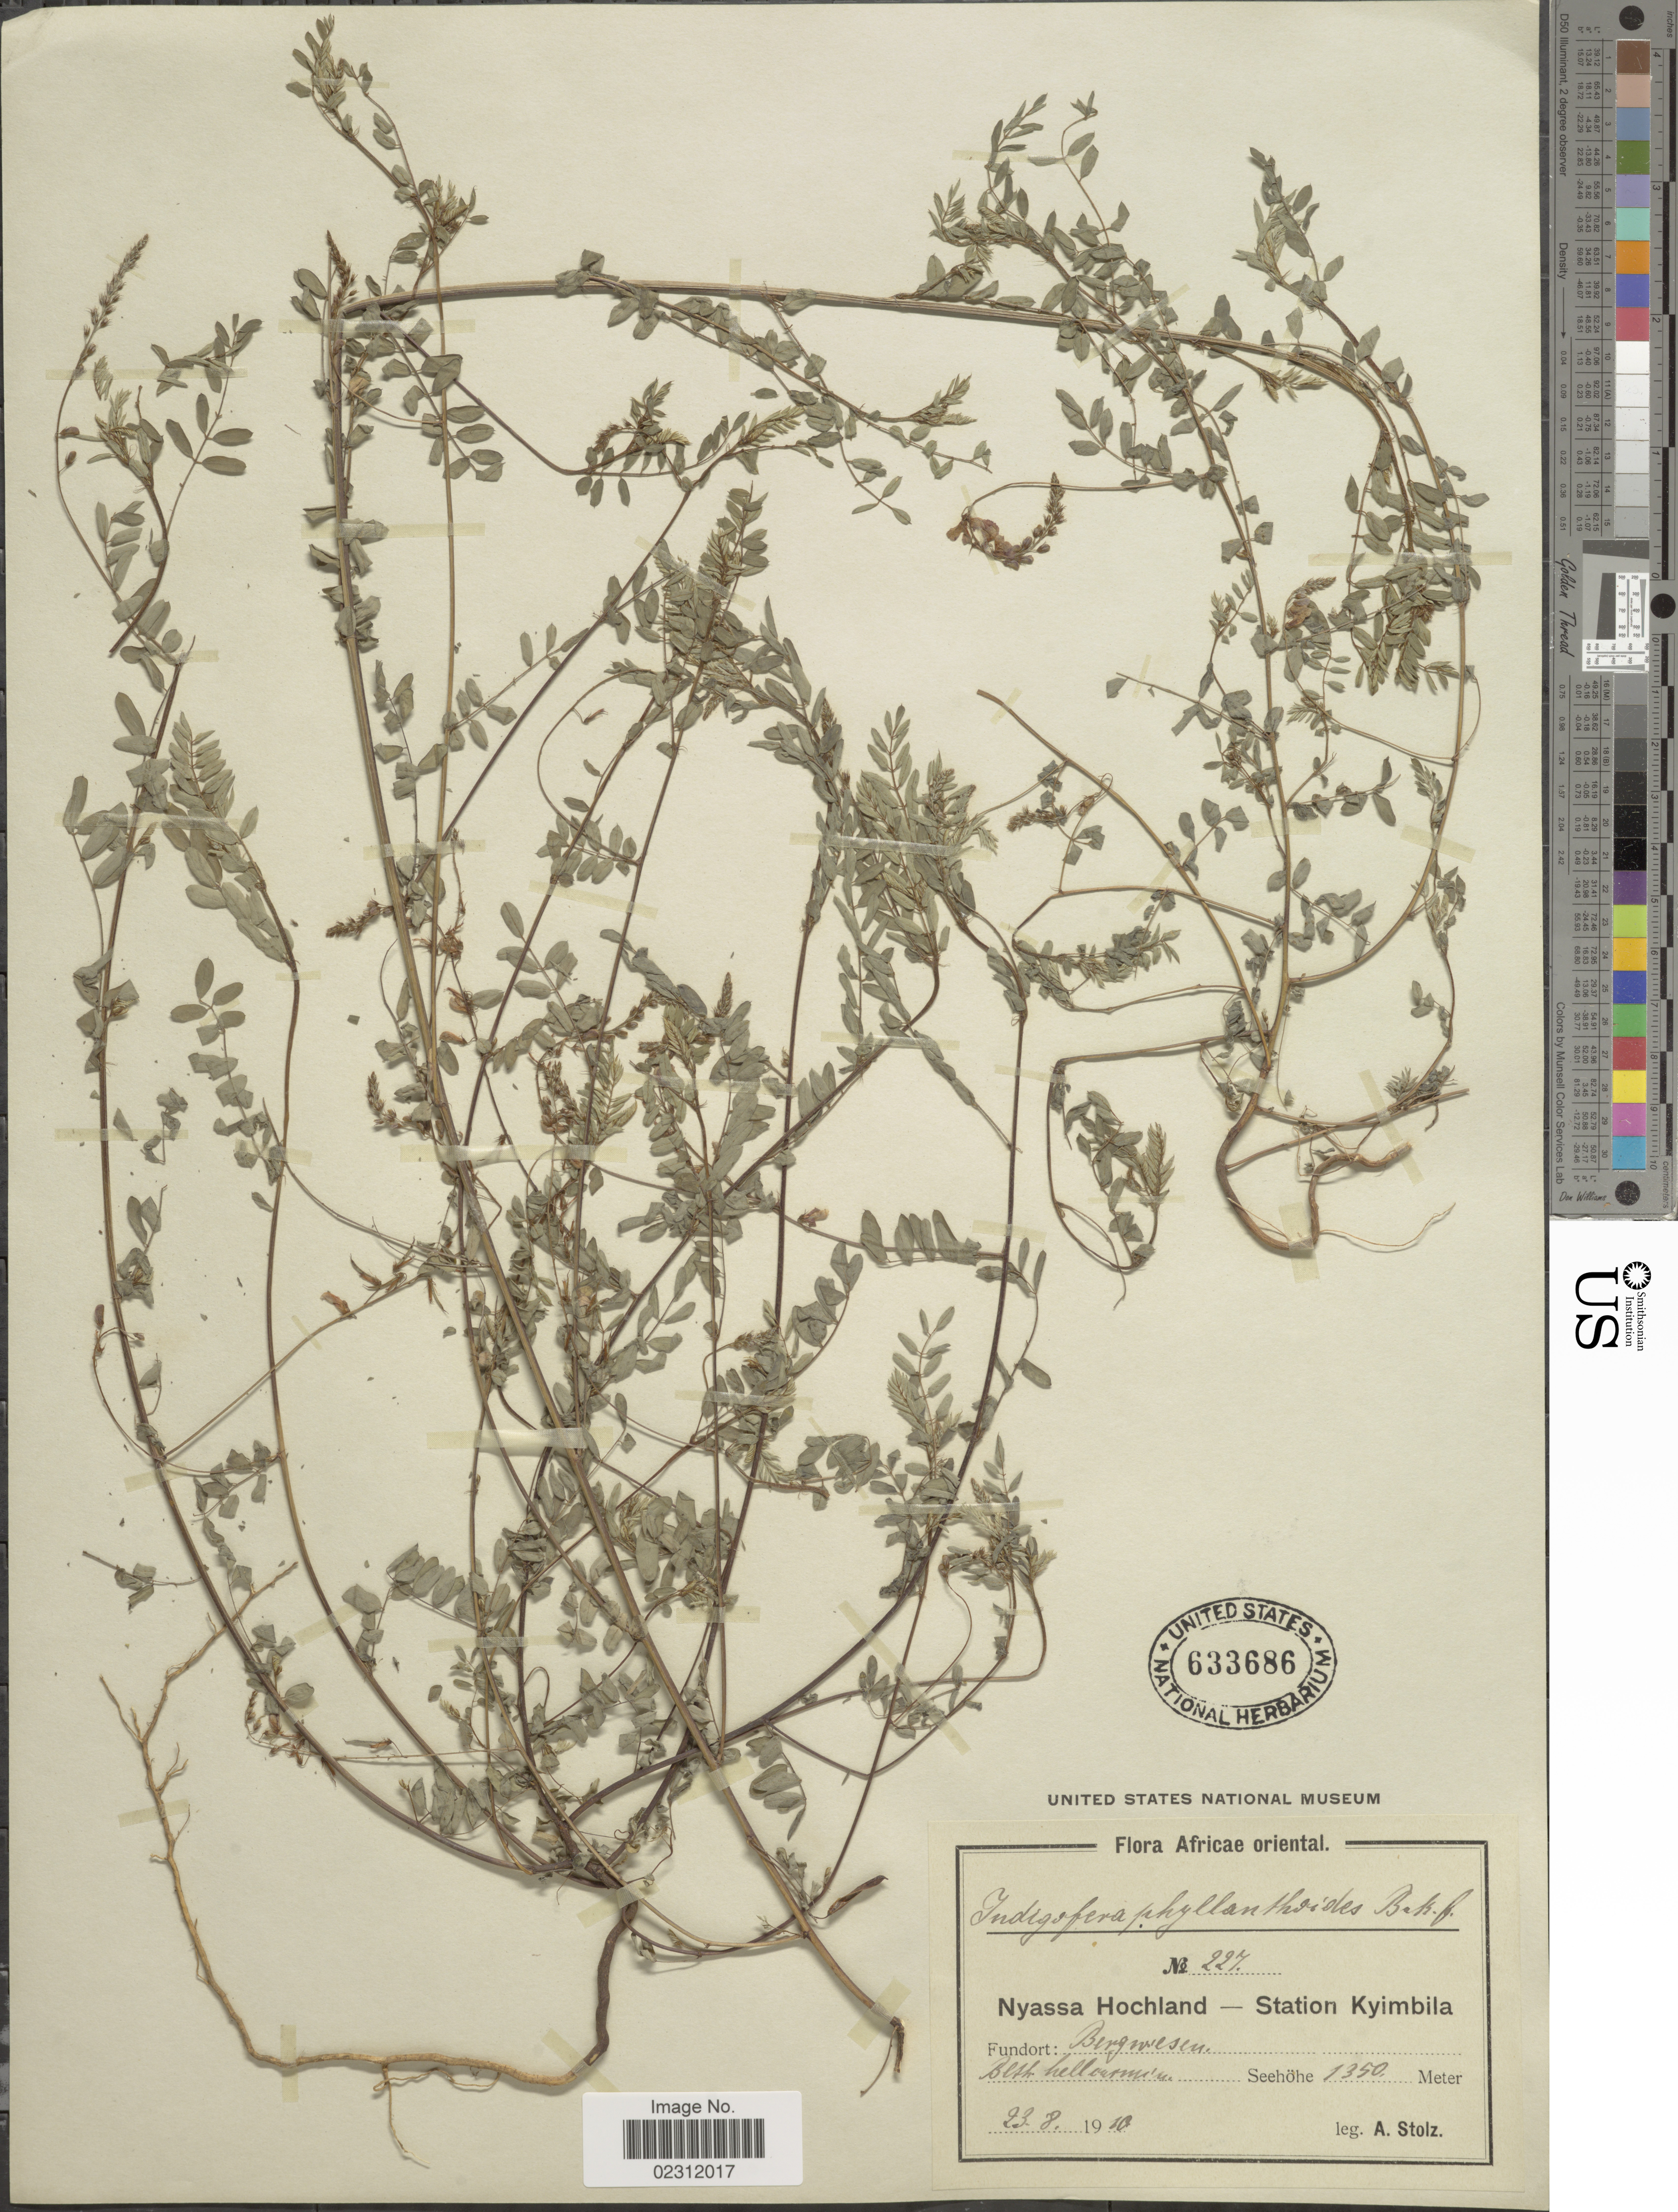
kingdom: Plantae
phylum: Tracheophyta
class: Magnoliopsida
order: Fabales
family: Fabaceae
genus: Indigofera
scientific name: Indigofera phyllanthoides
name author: Baker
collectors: A. Stolz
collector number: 227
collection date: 1910-08-23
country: Tanzania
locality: Nyassa Hochland, Station Kyimbila, Africae oriental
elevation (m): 1350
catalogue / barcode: US 633686